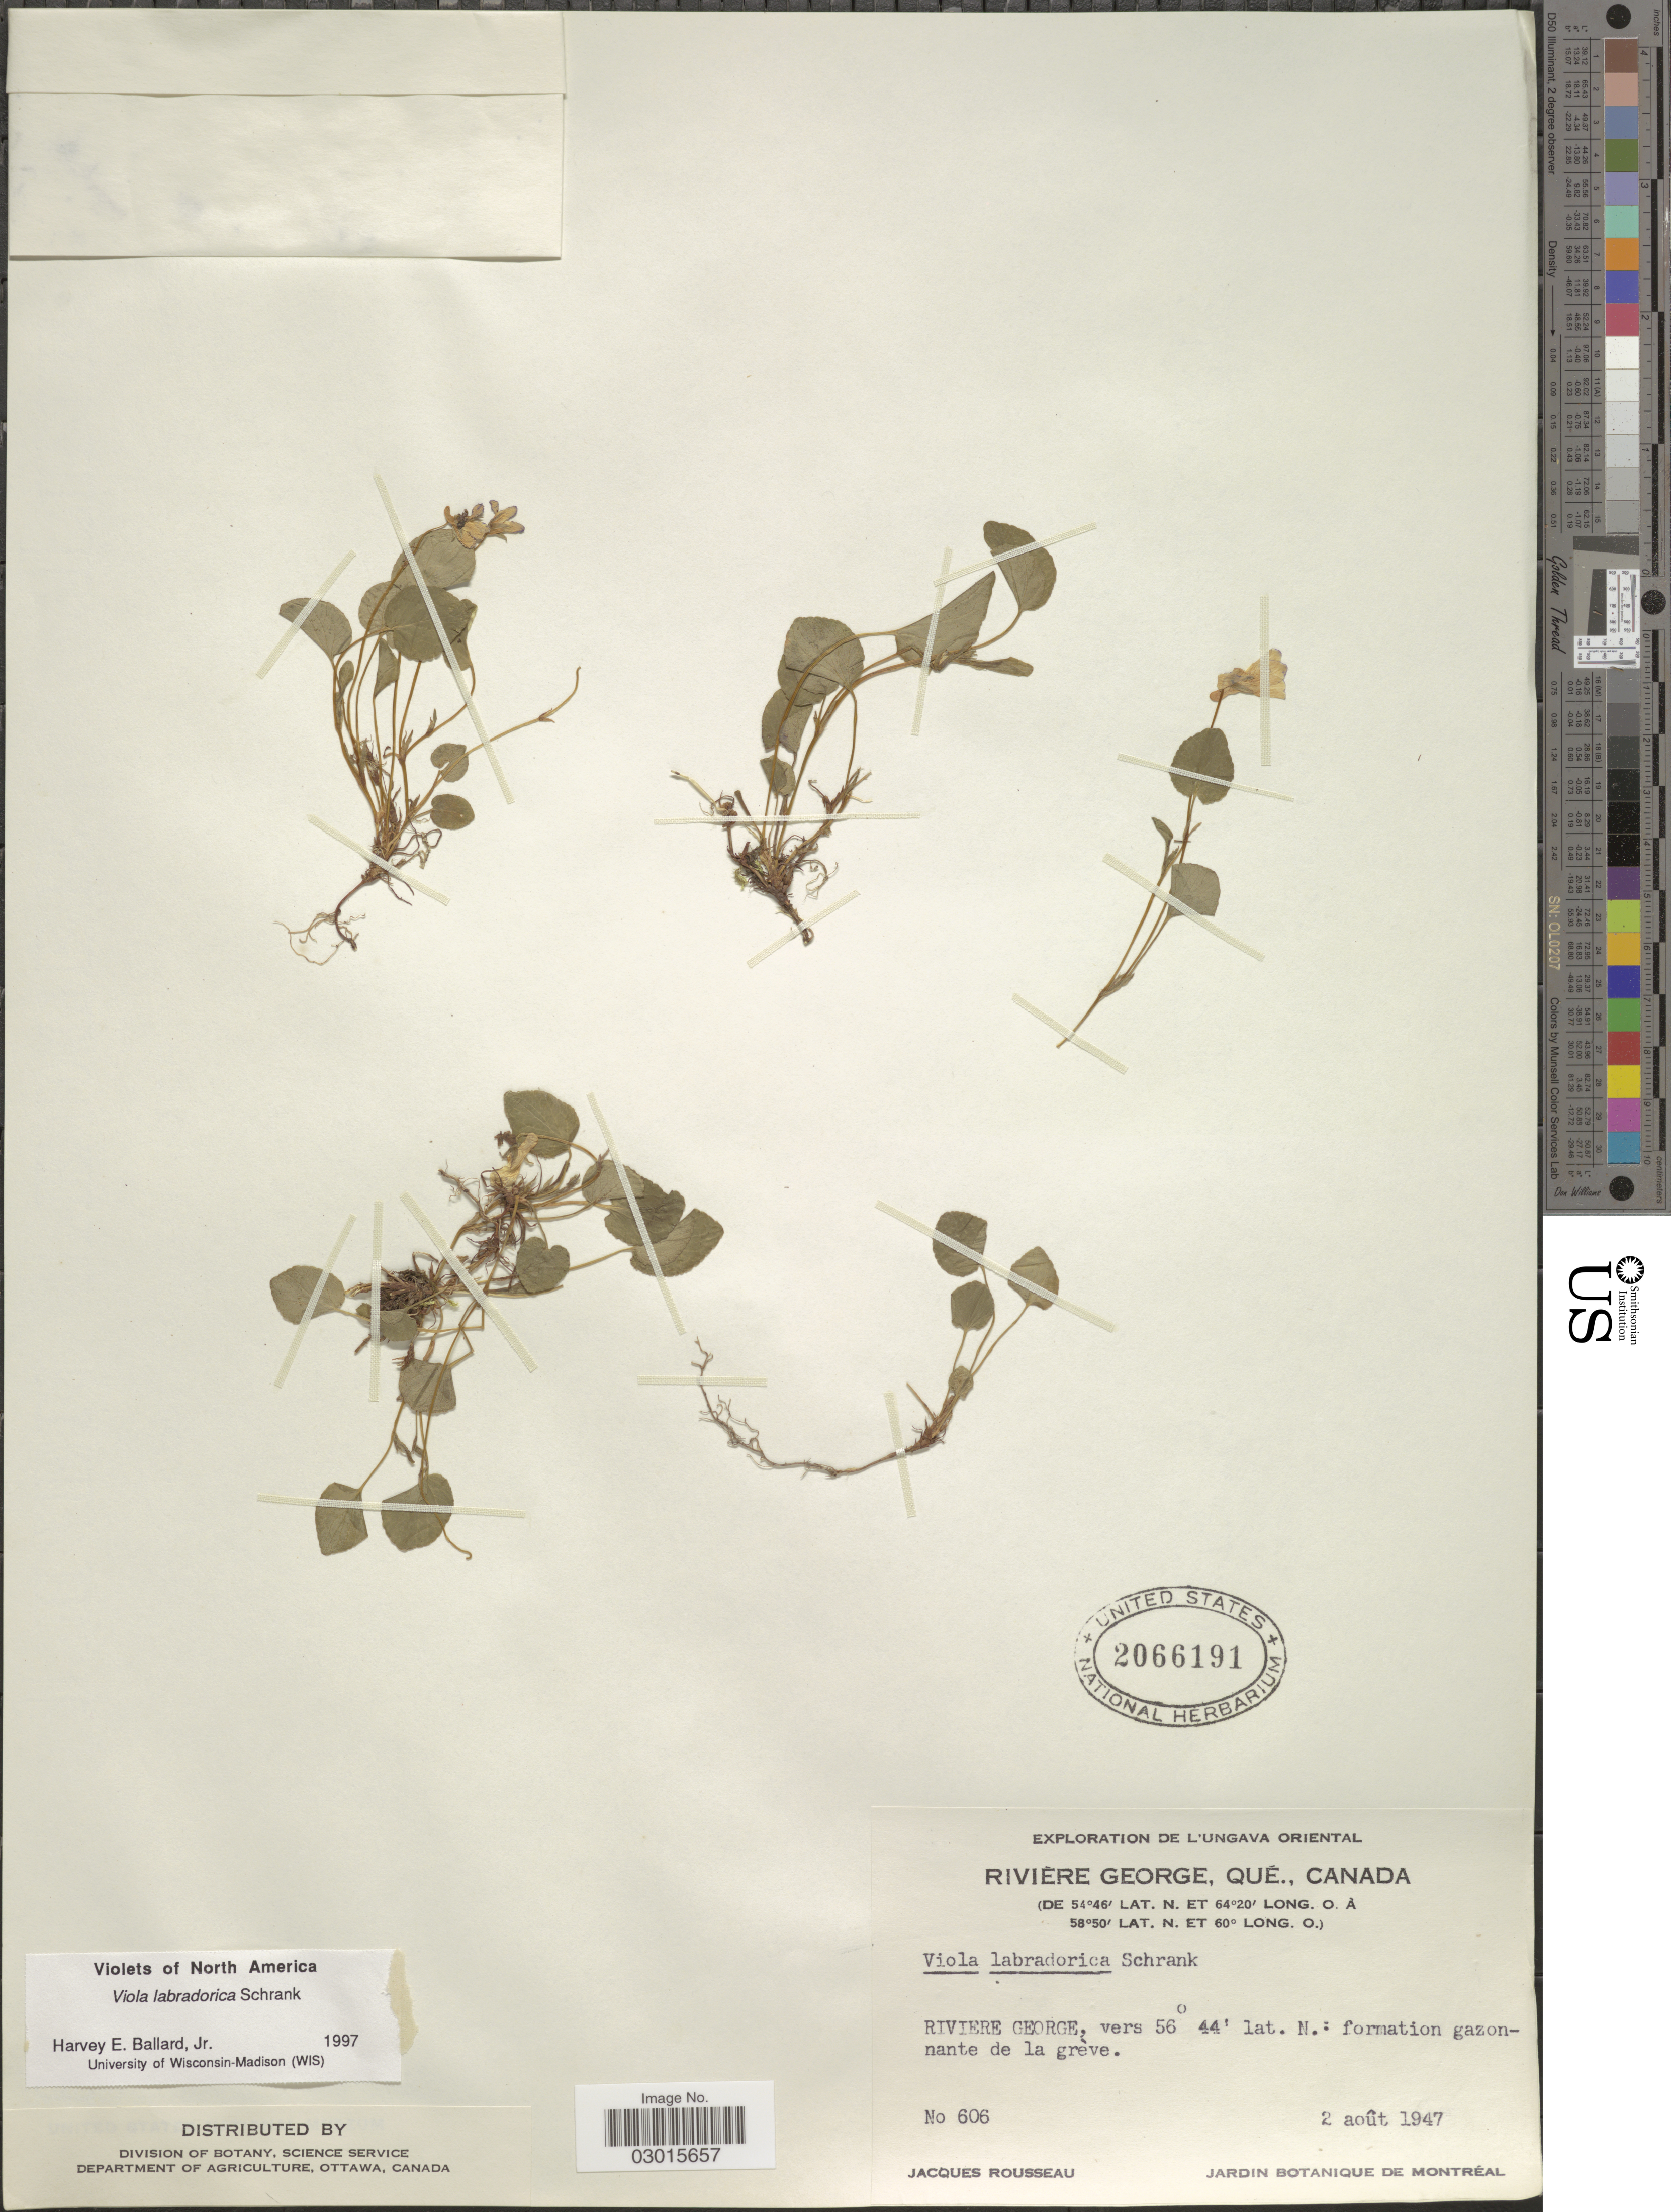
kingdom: Plantae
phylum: Tracheophyta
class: Magnoliopsida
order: Malpighiales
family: Violaceae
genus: Viola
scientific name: Viola labradorica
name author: Schrank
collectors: J. Rousseau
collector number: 606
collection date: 1947-08-02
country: Canada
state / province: Quebec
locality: Ungava Oriental. Rivière George, Qué. Riviere George.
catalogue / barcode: US 2066191